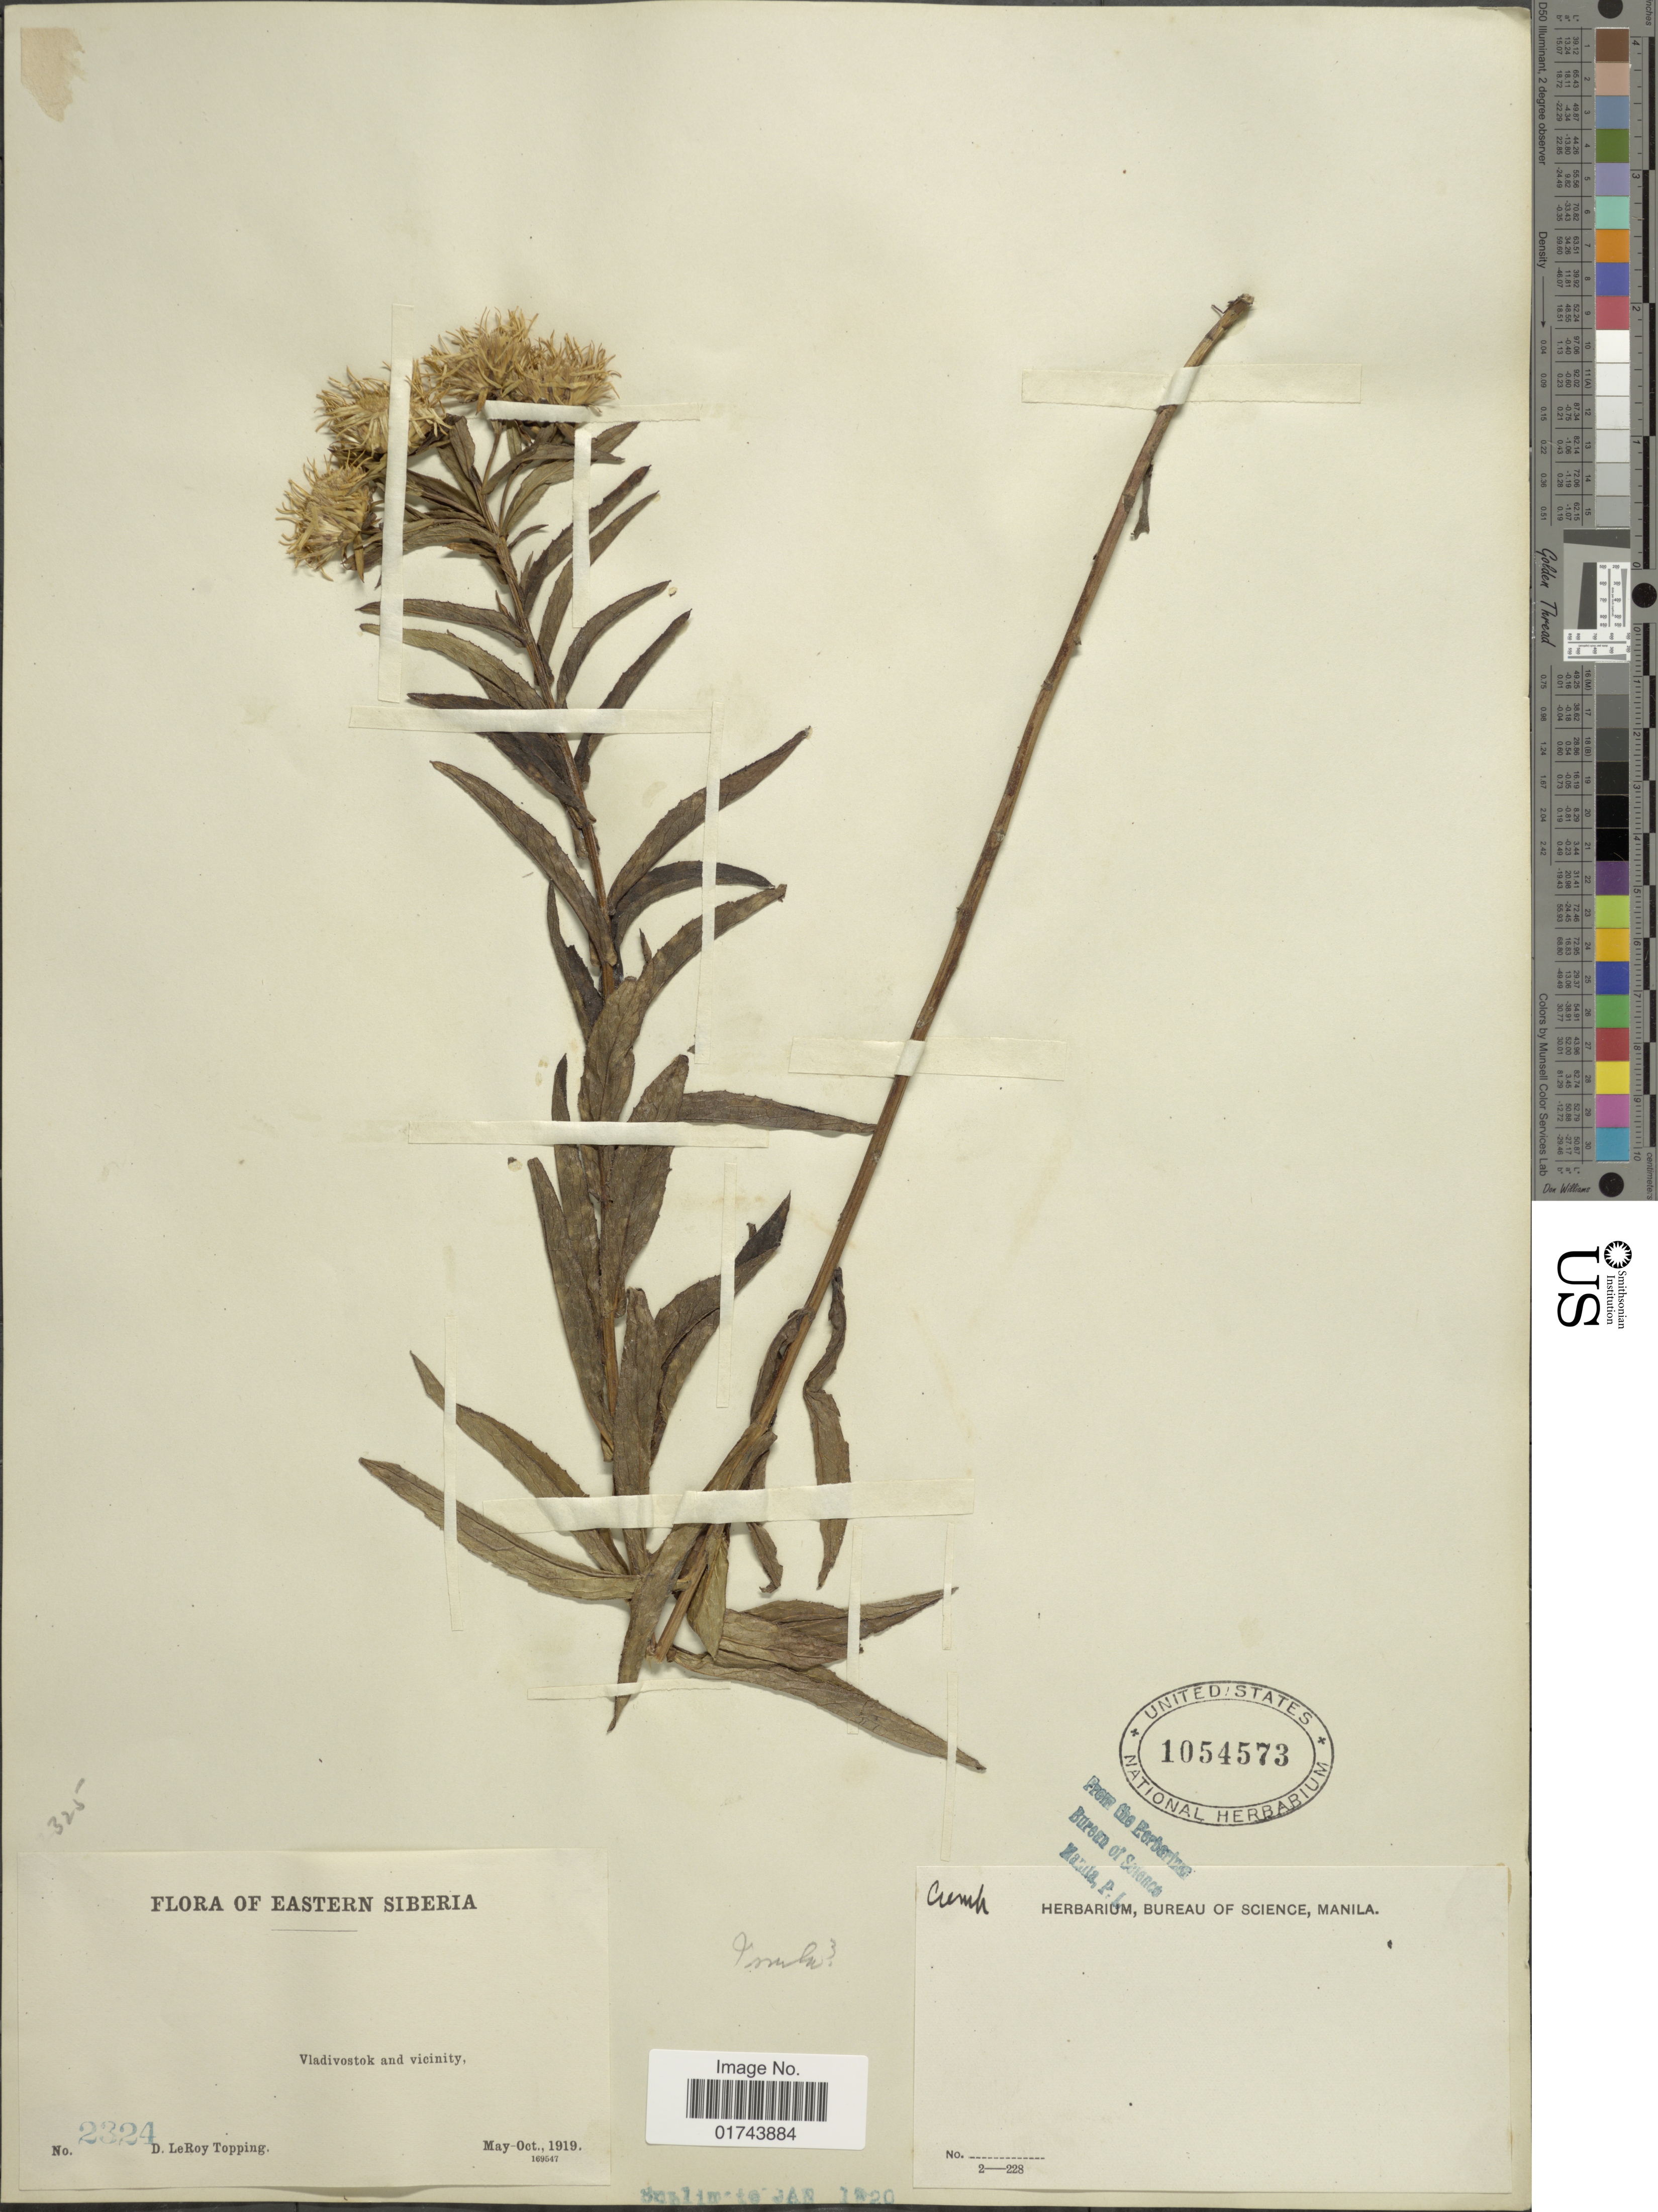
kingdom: Plantae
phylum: Tracheophyta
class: Magnoliopsida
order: Asterales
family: Asteraceae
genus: Inula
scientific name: Inula britannica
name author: L.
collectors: D. L. Topping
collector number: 2324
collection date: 1919-05/1919-10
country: Russian Federation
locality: Eastern Siberia, Vladivostok and vicinity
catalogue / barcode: US 1054573